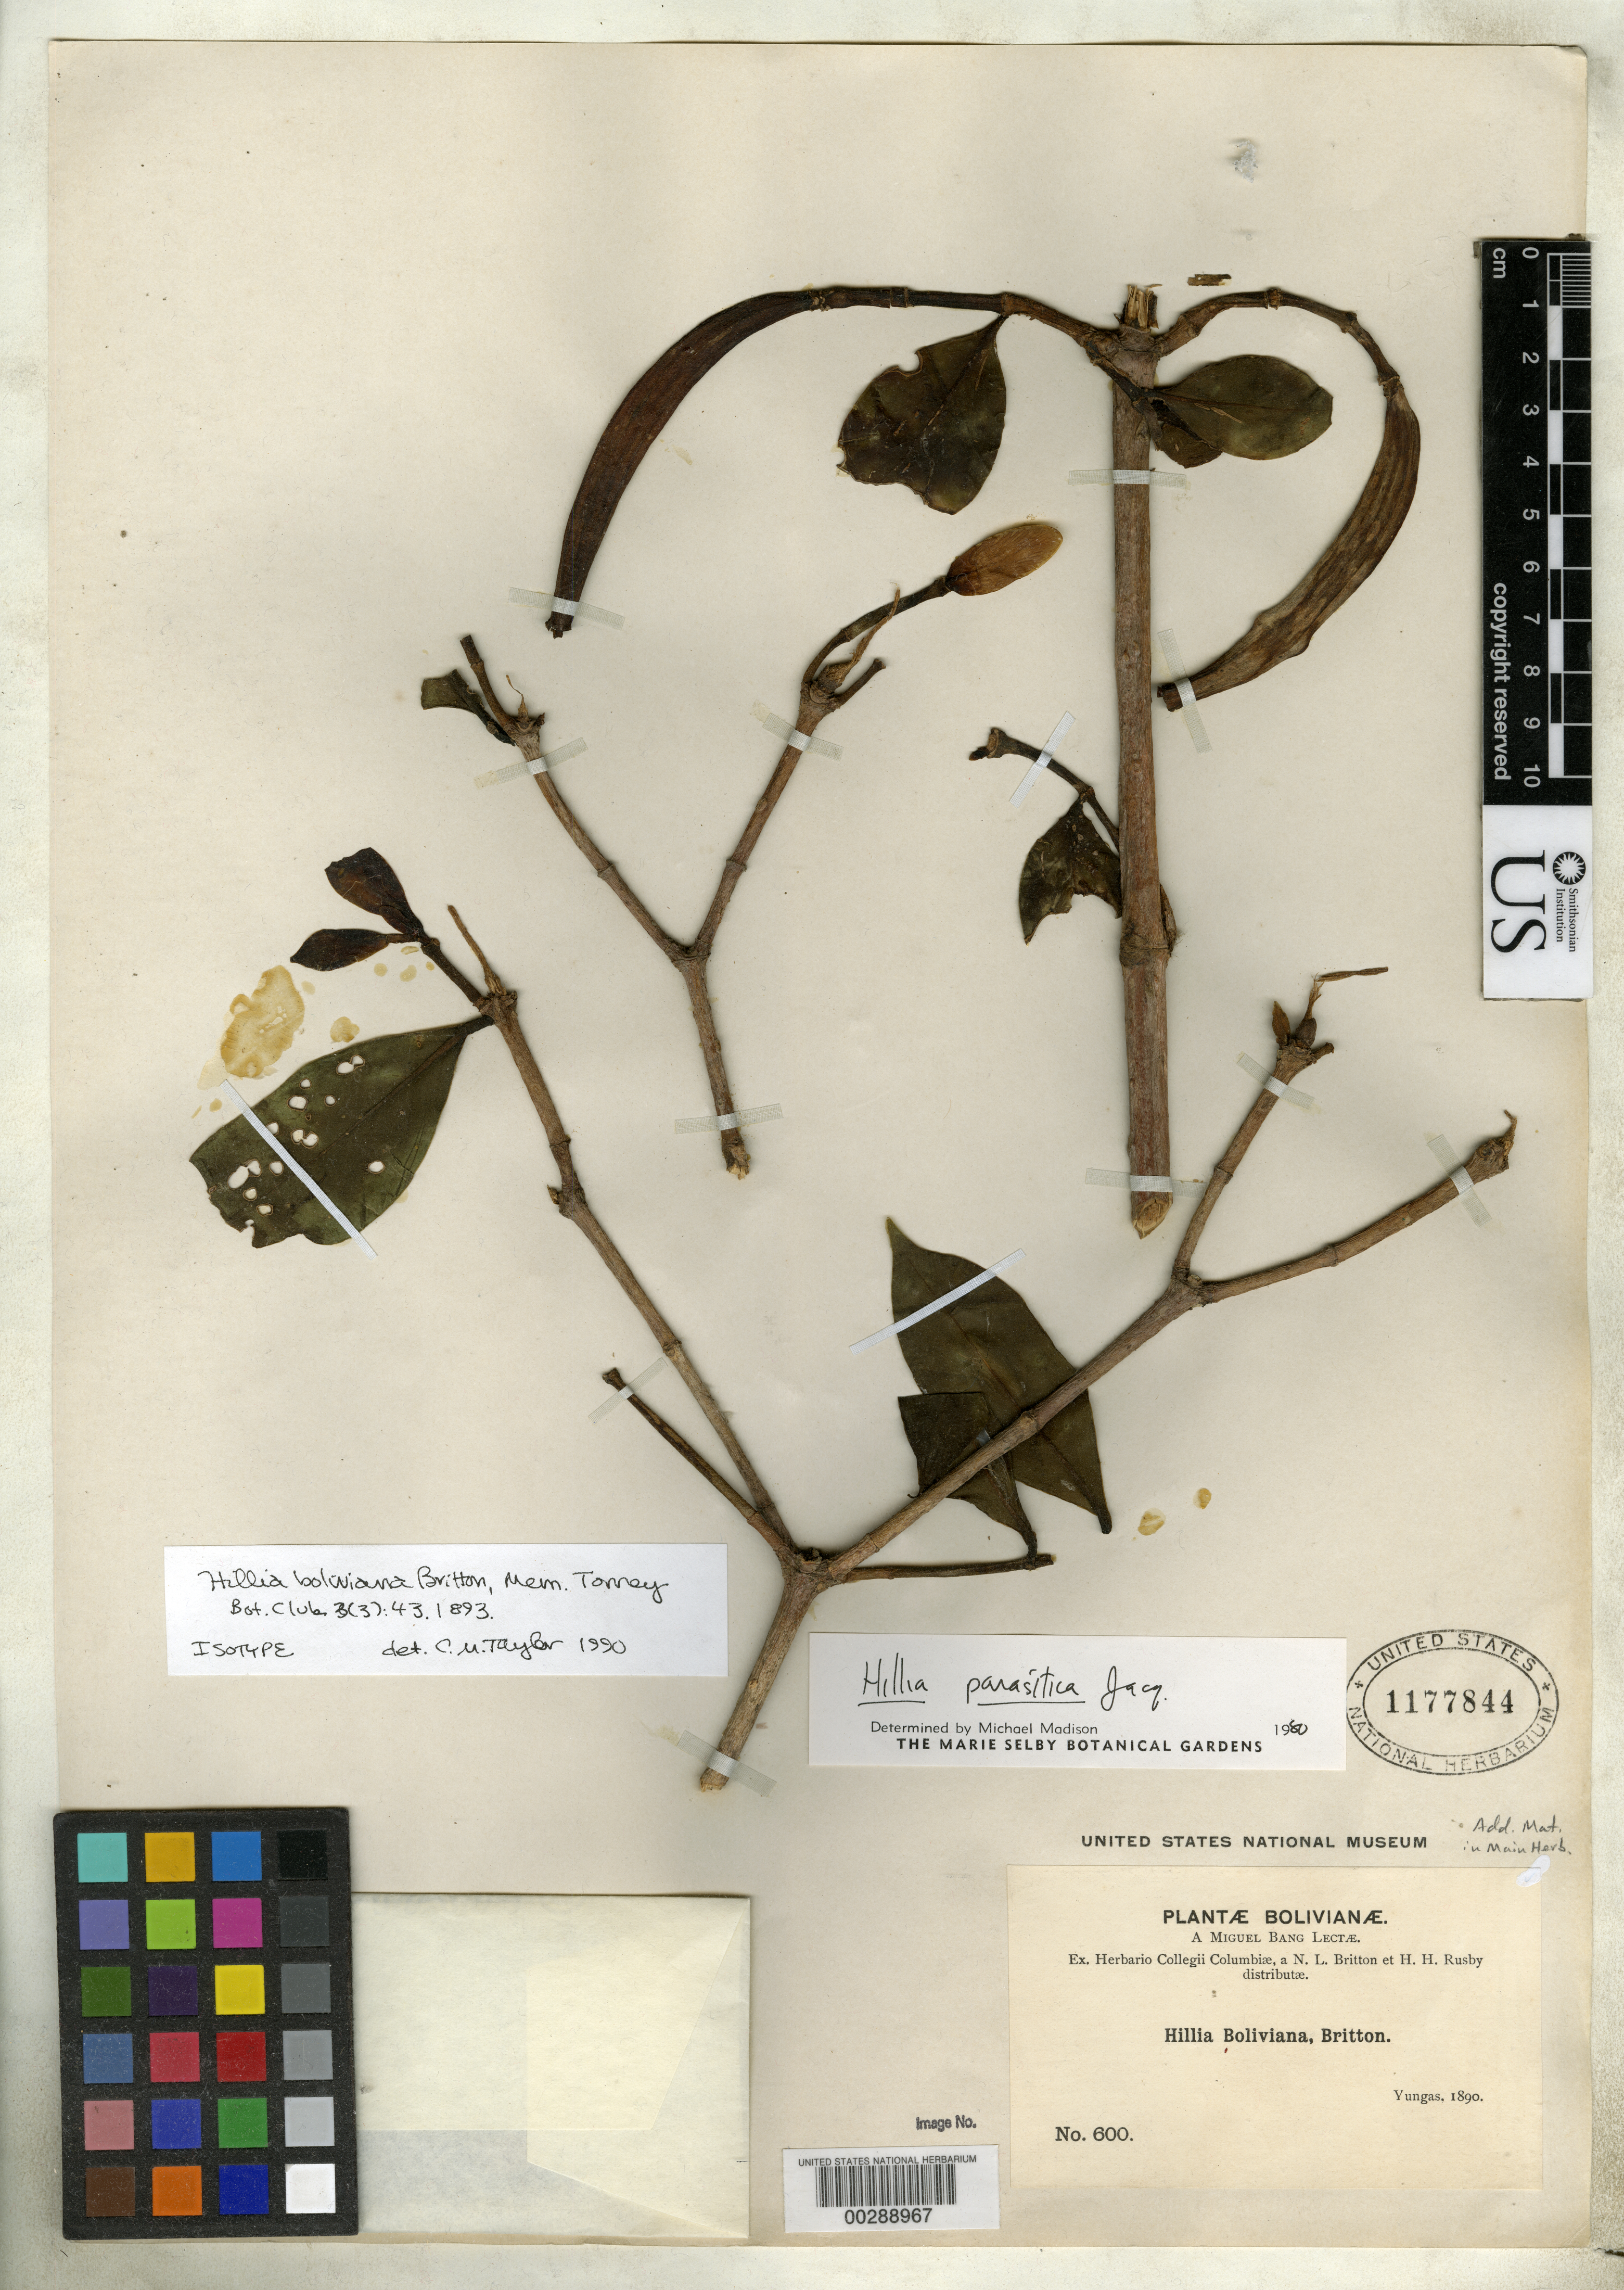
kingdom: Plantae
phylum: Tracheophyta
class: Magnoliopsida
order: Gentianales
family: Rubiaceae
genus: Hillia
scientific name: Hillia boliviana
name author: Britton ex Rusby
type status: Isotype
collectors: M. Bang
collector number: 600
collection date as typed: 1890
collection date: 1890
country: Bolivia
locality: Yungas.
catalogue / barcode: US 1177844